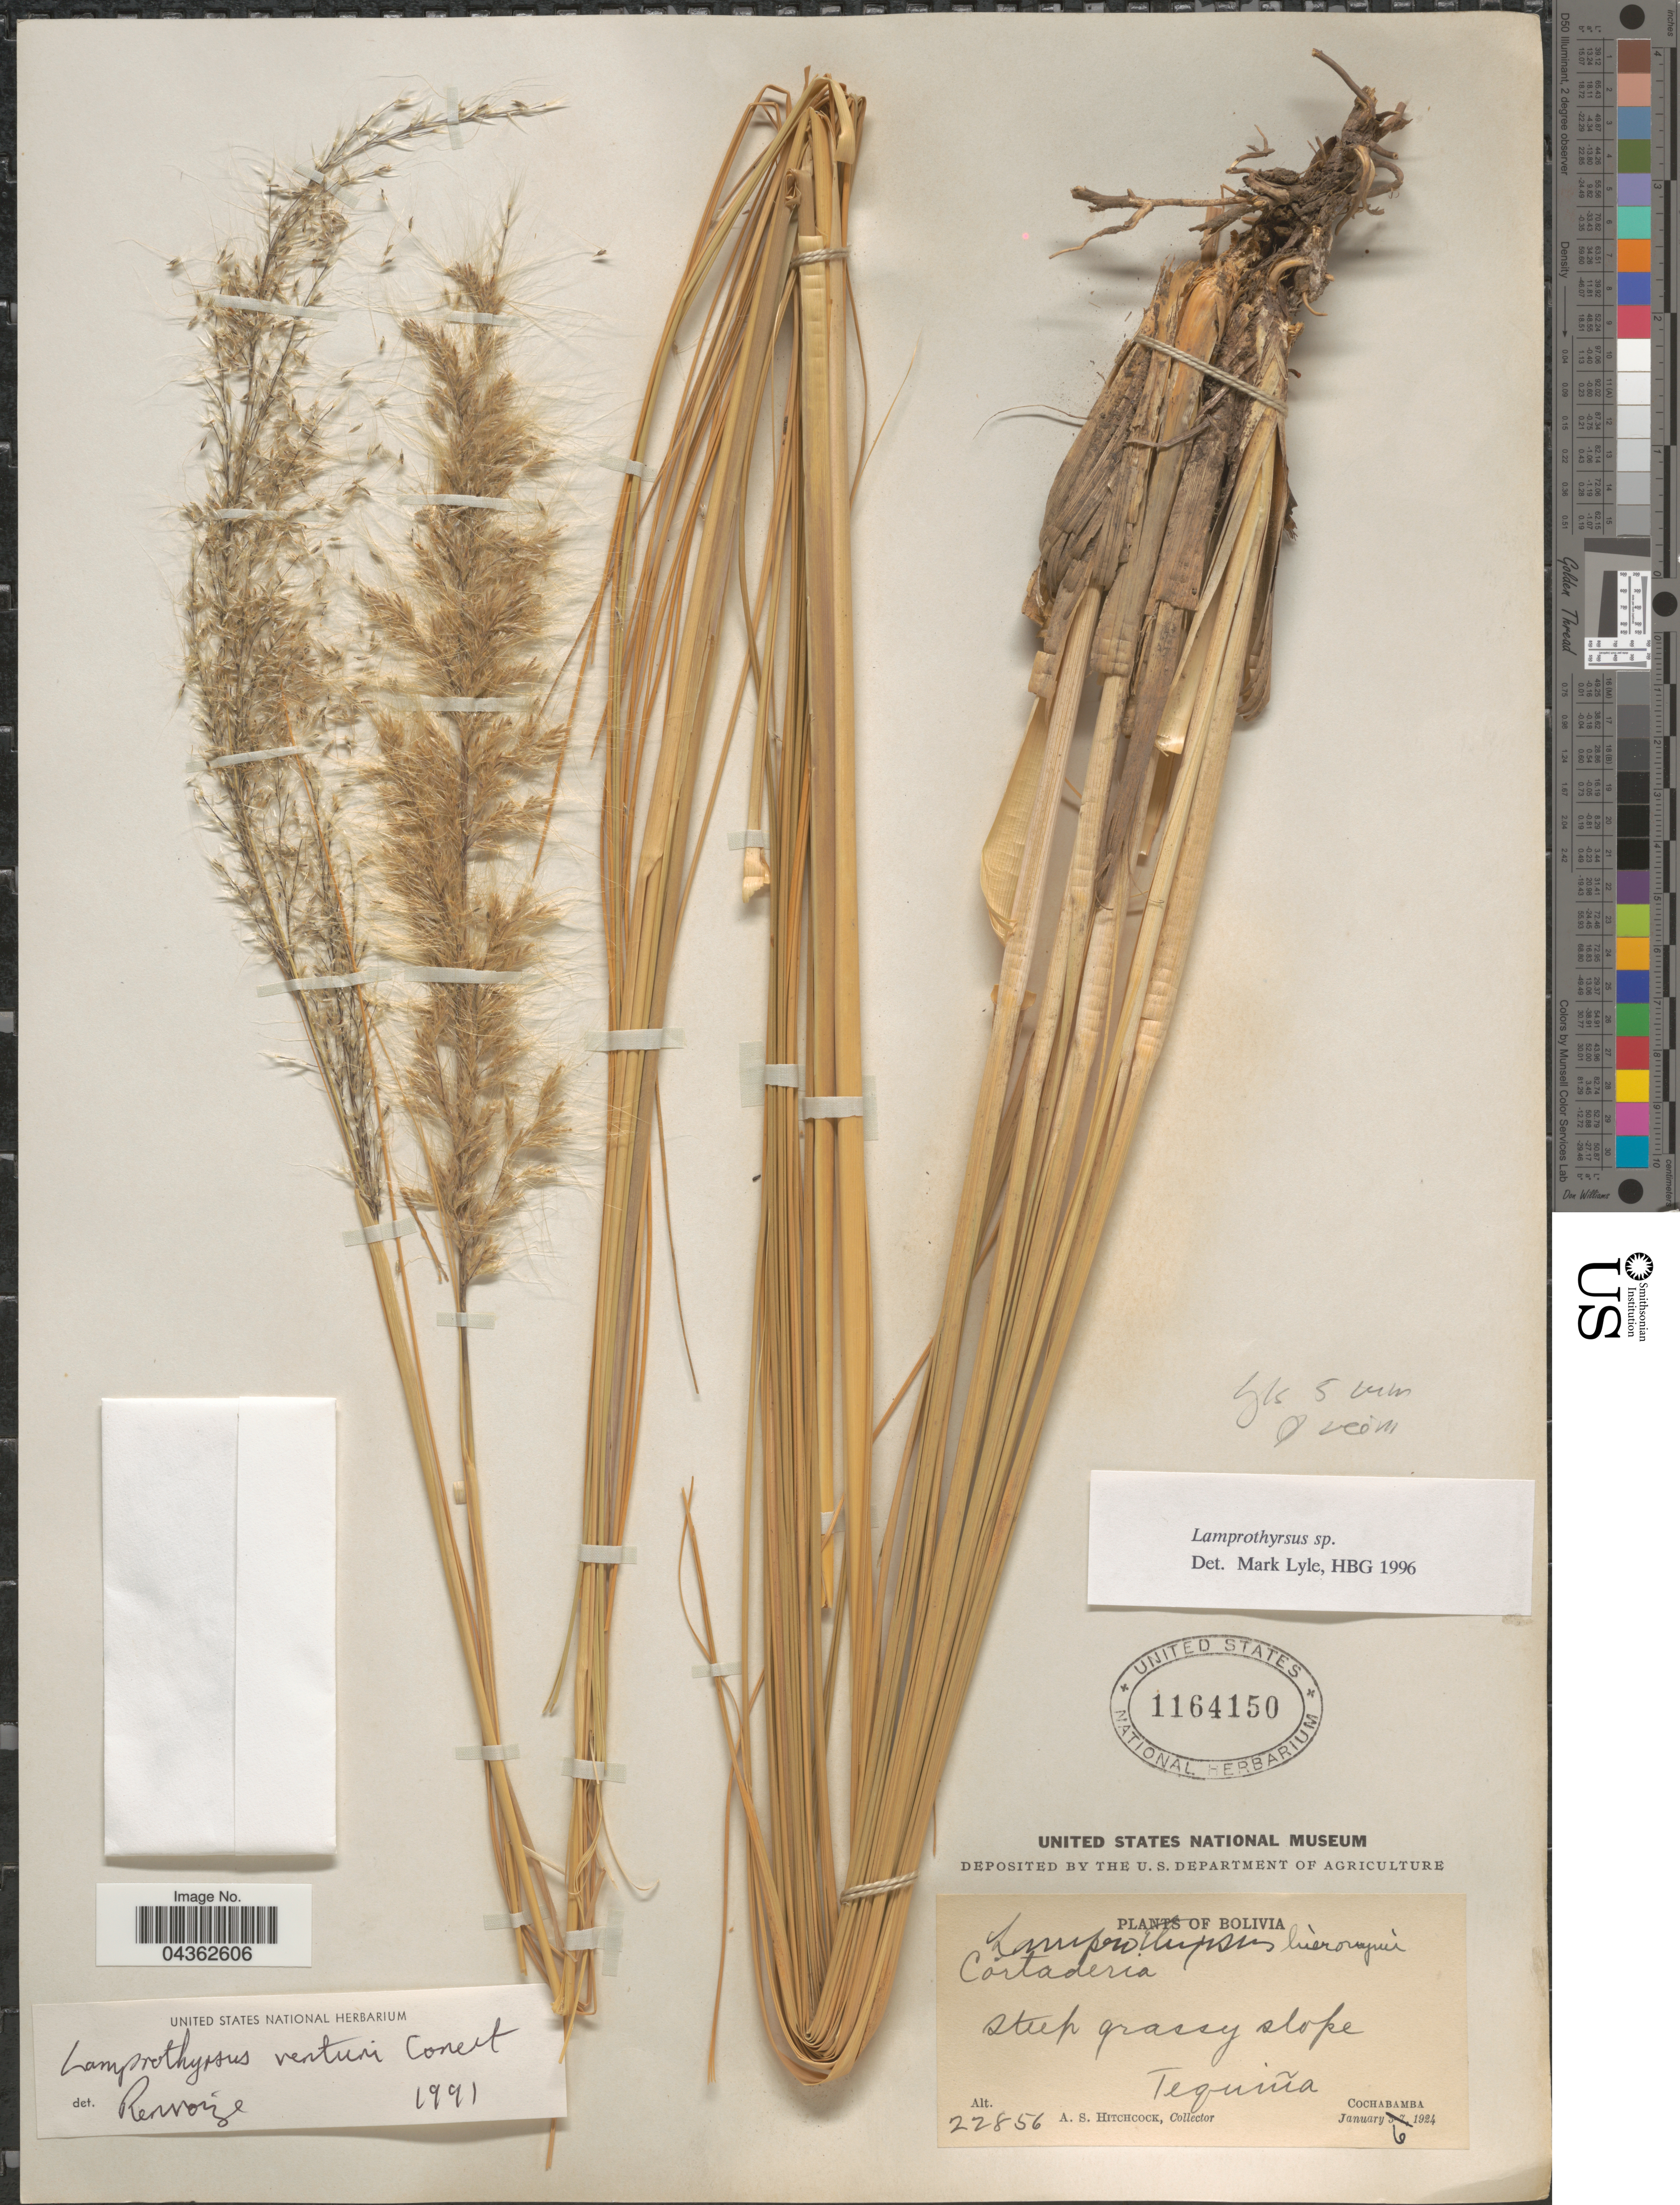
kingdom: Plantae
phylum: Tracheophyta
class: Liliopsida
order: Poales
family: Poaceae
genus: Cortaderia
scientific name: Cortaderia hieronymi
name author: (Kuntze) H.P. Linder & N.P. Barker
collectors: A. S. Hitchcock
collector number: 22856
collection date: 1924-01-06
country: Bolivia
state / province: Cochabamba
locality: Tequiña.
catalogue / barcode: US 1164150